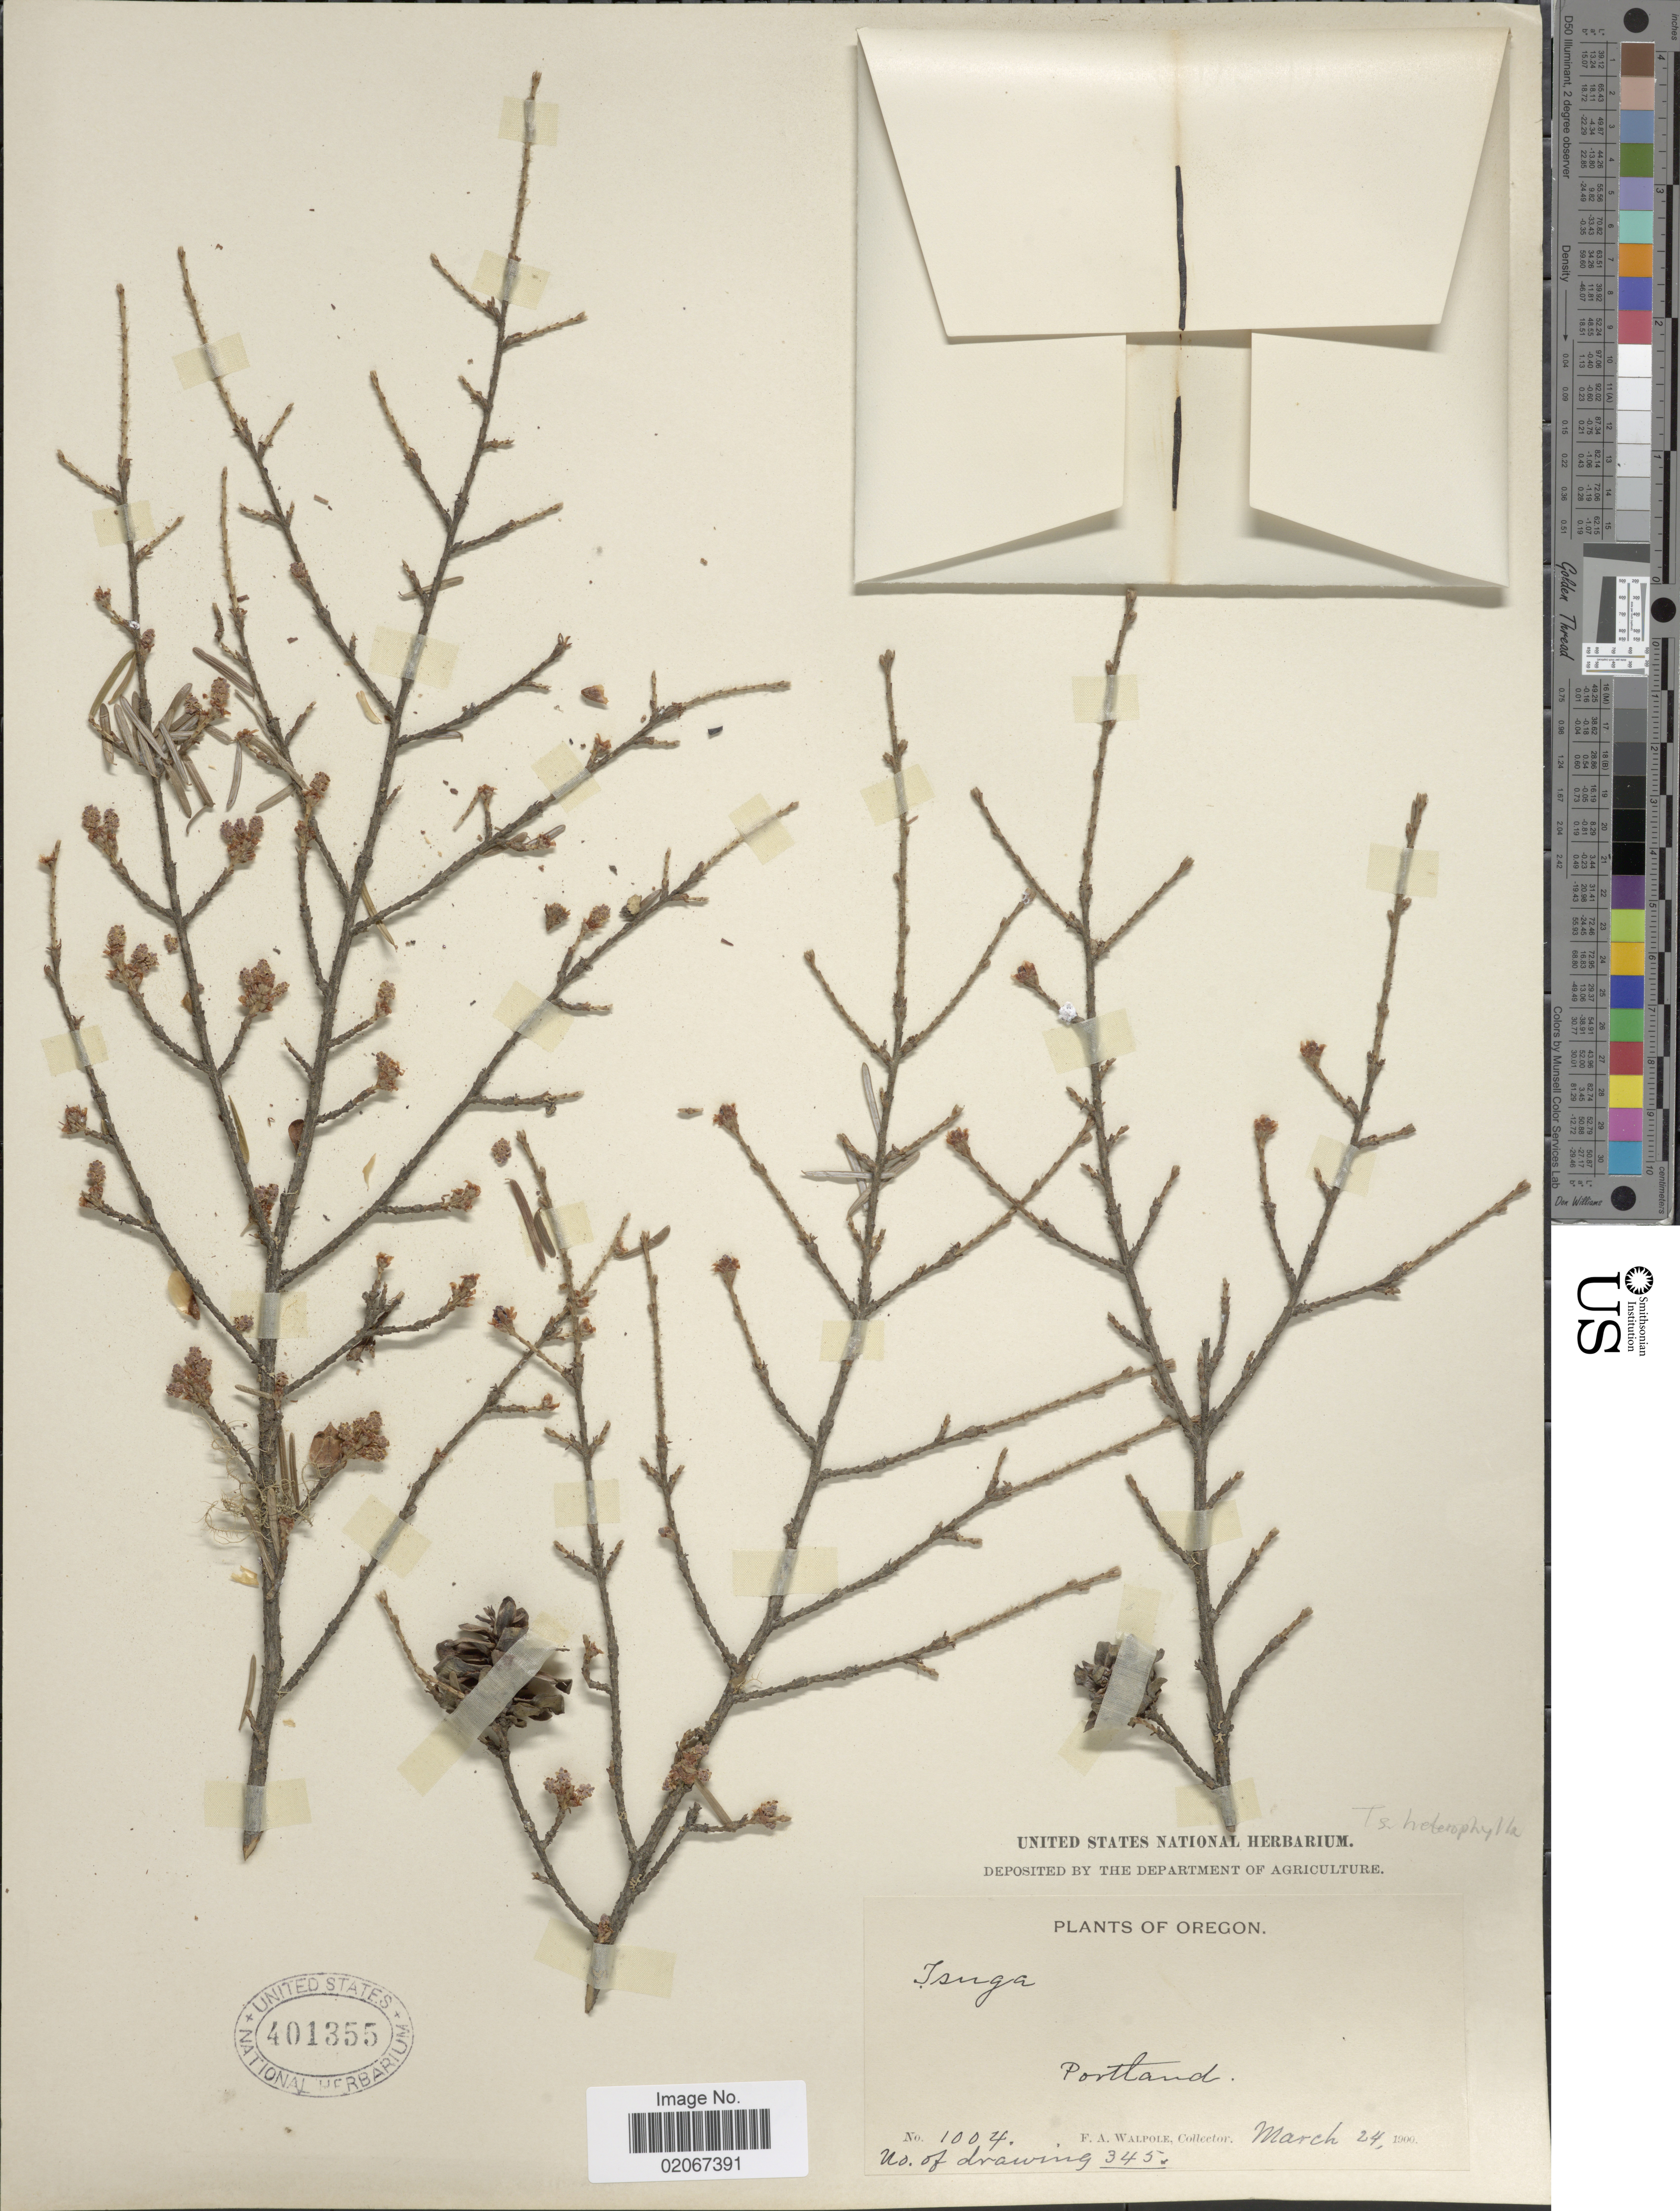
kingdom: Plantae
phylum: Tracheophyta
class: Pinopsida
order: Pinales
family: Pinaceae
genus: Tsuga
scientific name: Tsuga sp.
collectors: F. Walpole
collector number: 1004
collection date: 1900-03-24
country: United States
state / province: Oregon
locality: Portland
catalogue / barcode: US 401355